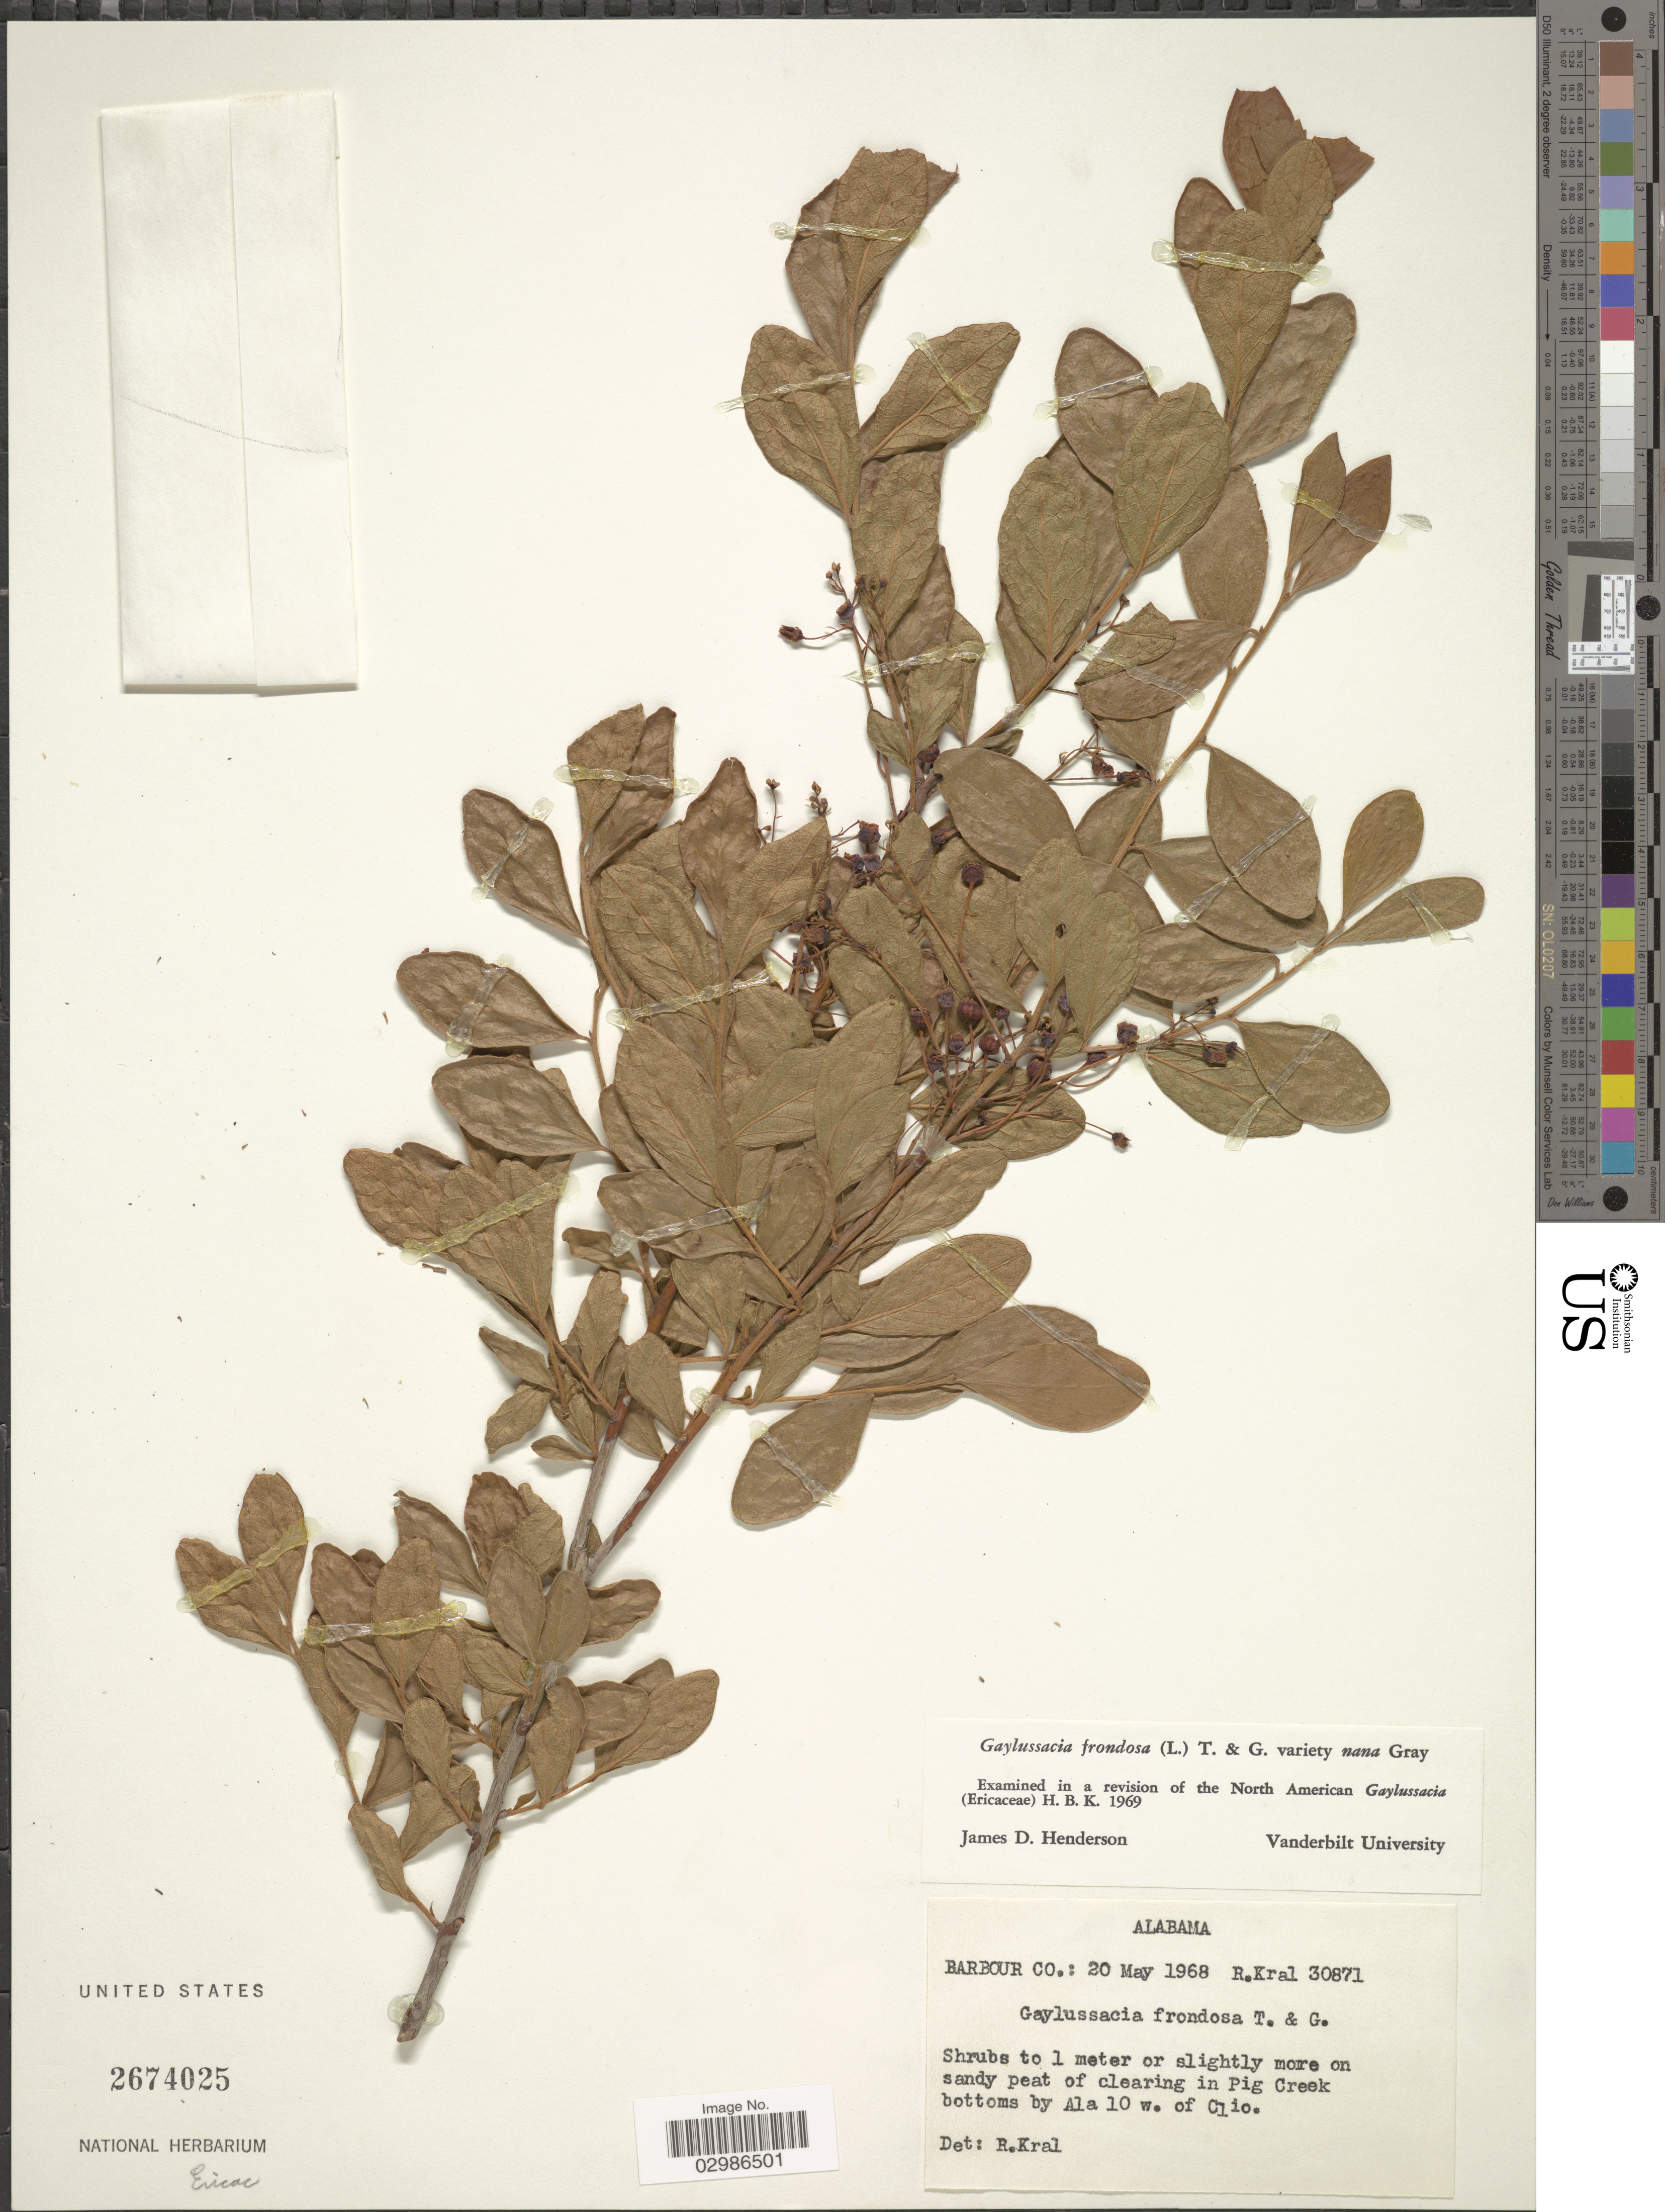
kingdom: Plantae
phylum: Tracheophyta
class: Magnoliopsida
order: Ericales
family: Ericaceae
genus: Gaylussacia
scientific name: Gaylussacia frondosa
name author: (L.) Torr. & A. Gray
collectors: R. Kral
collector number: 30871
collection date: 1968-05-20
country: United States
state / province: Alabama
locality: Barbour Co.: in Pig Creek bottoms by Ala 10 w. of Clio.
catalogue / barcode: US 2674025